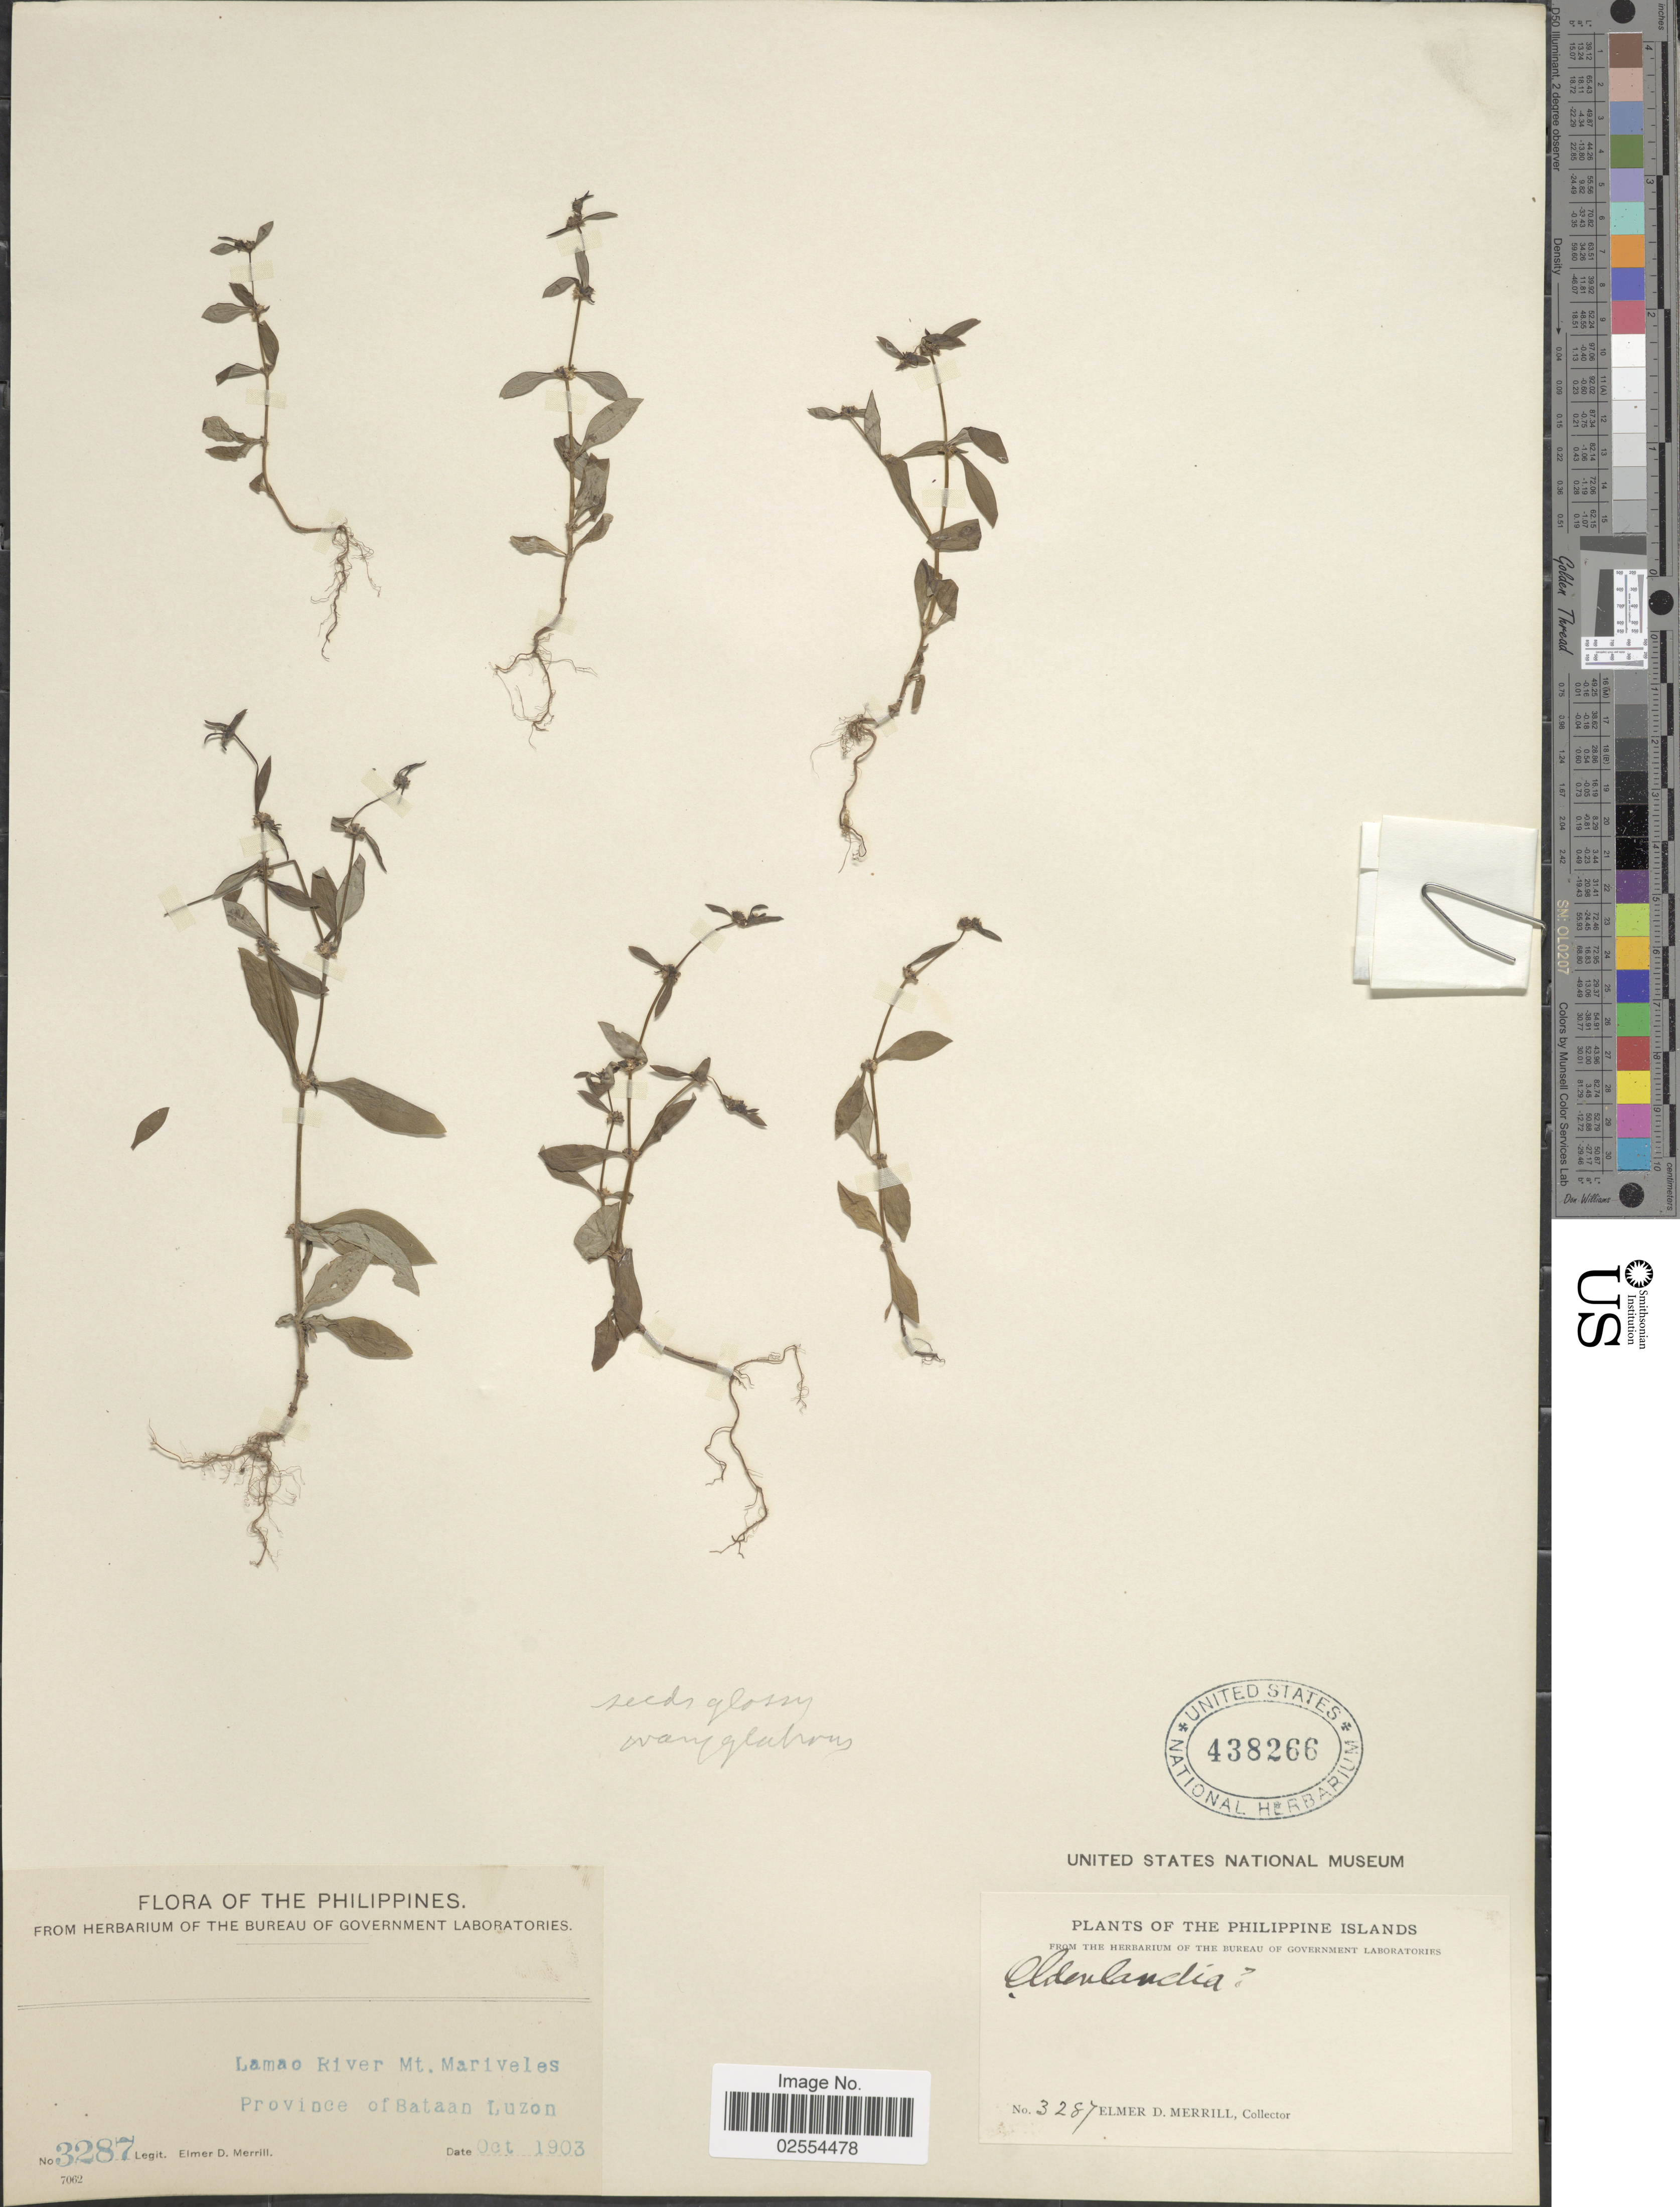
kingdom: Plantae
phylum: Tracheophyta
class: Magnoliopsida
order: Gentianales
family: Rubiaceae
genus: Spermacoce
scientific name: Spermacoce sp.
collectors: E. D. Merrill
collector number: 3287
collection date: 1903-10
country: Philippines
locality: Philippine Islands, Lamao River Mt. Marivales, Province of Bataan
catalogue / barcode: US 438266